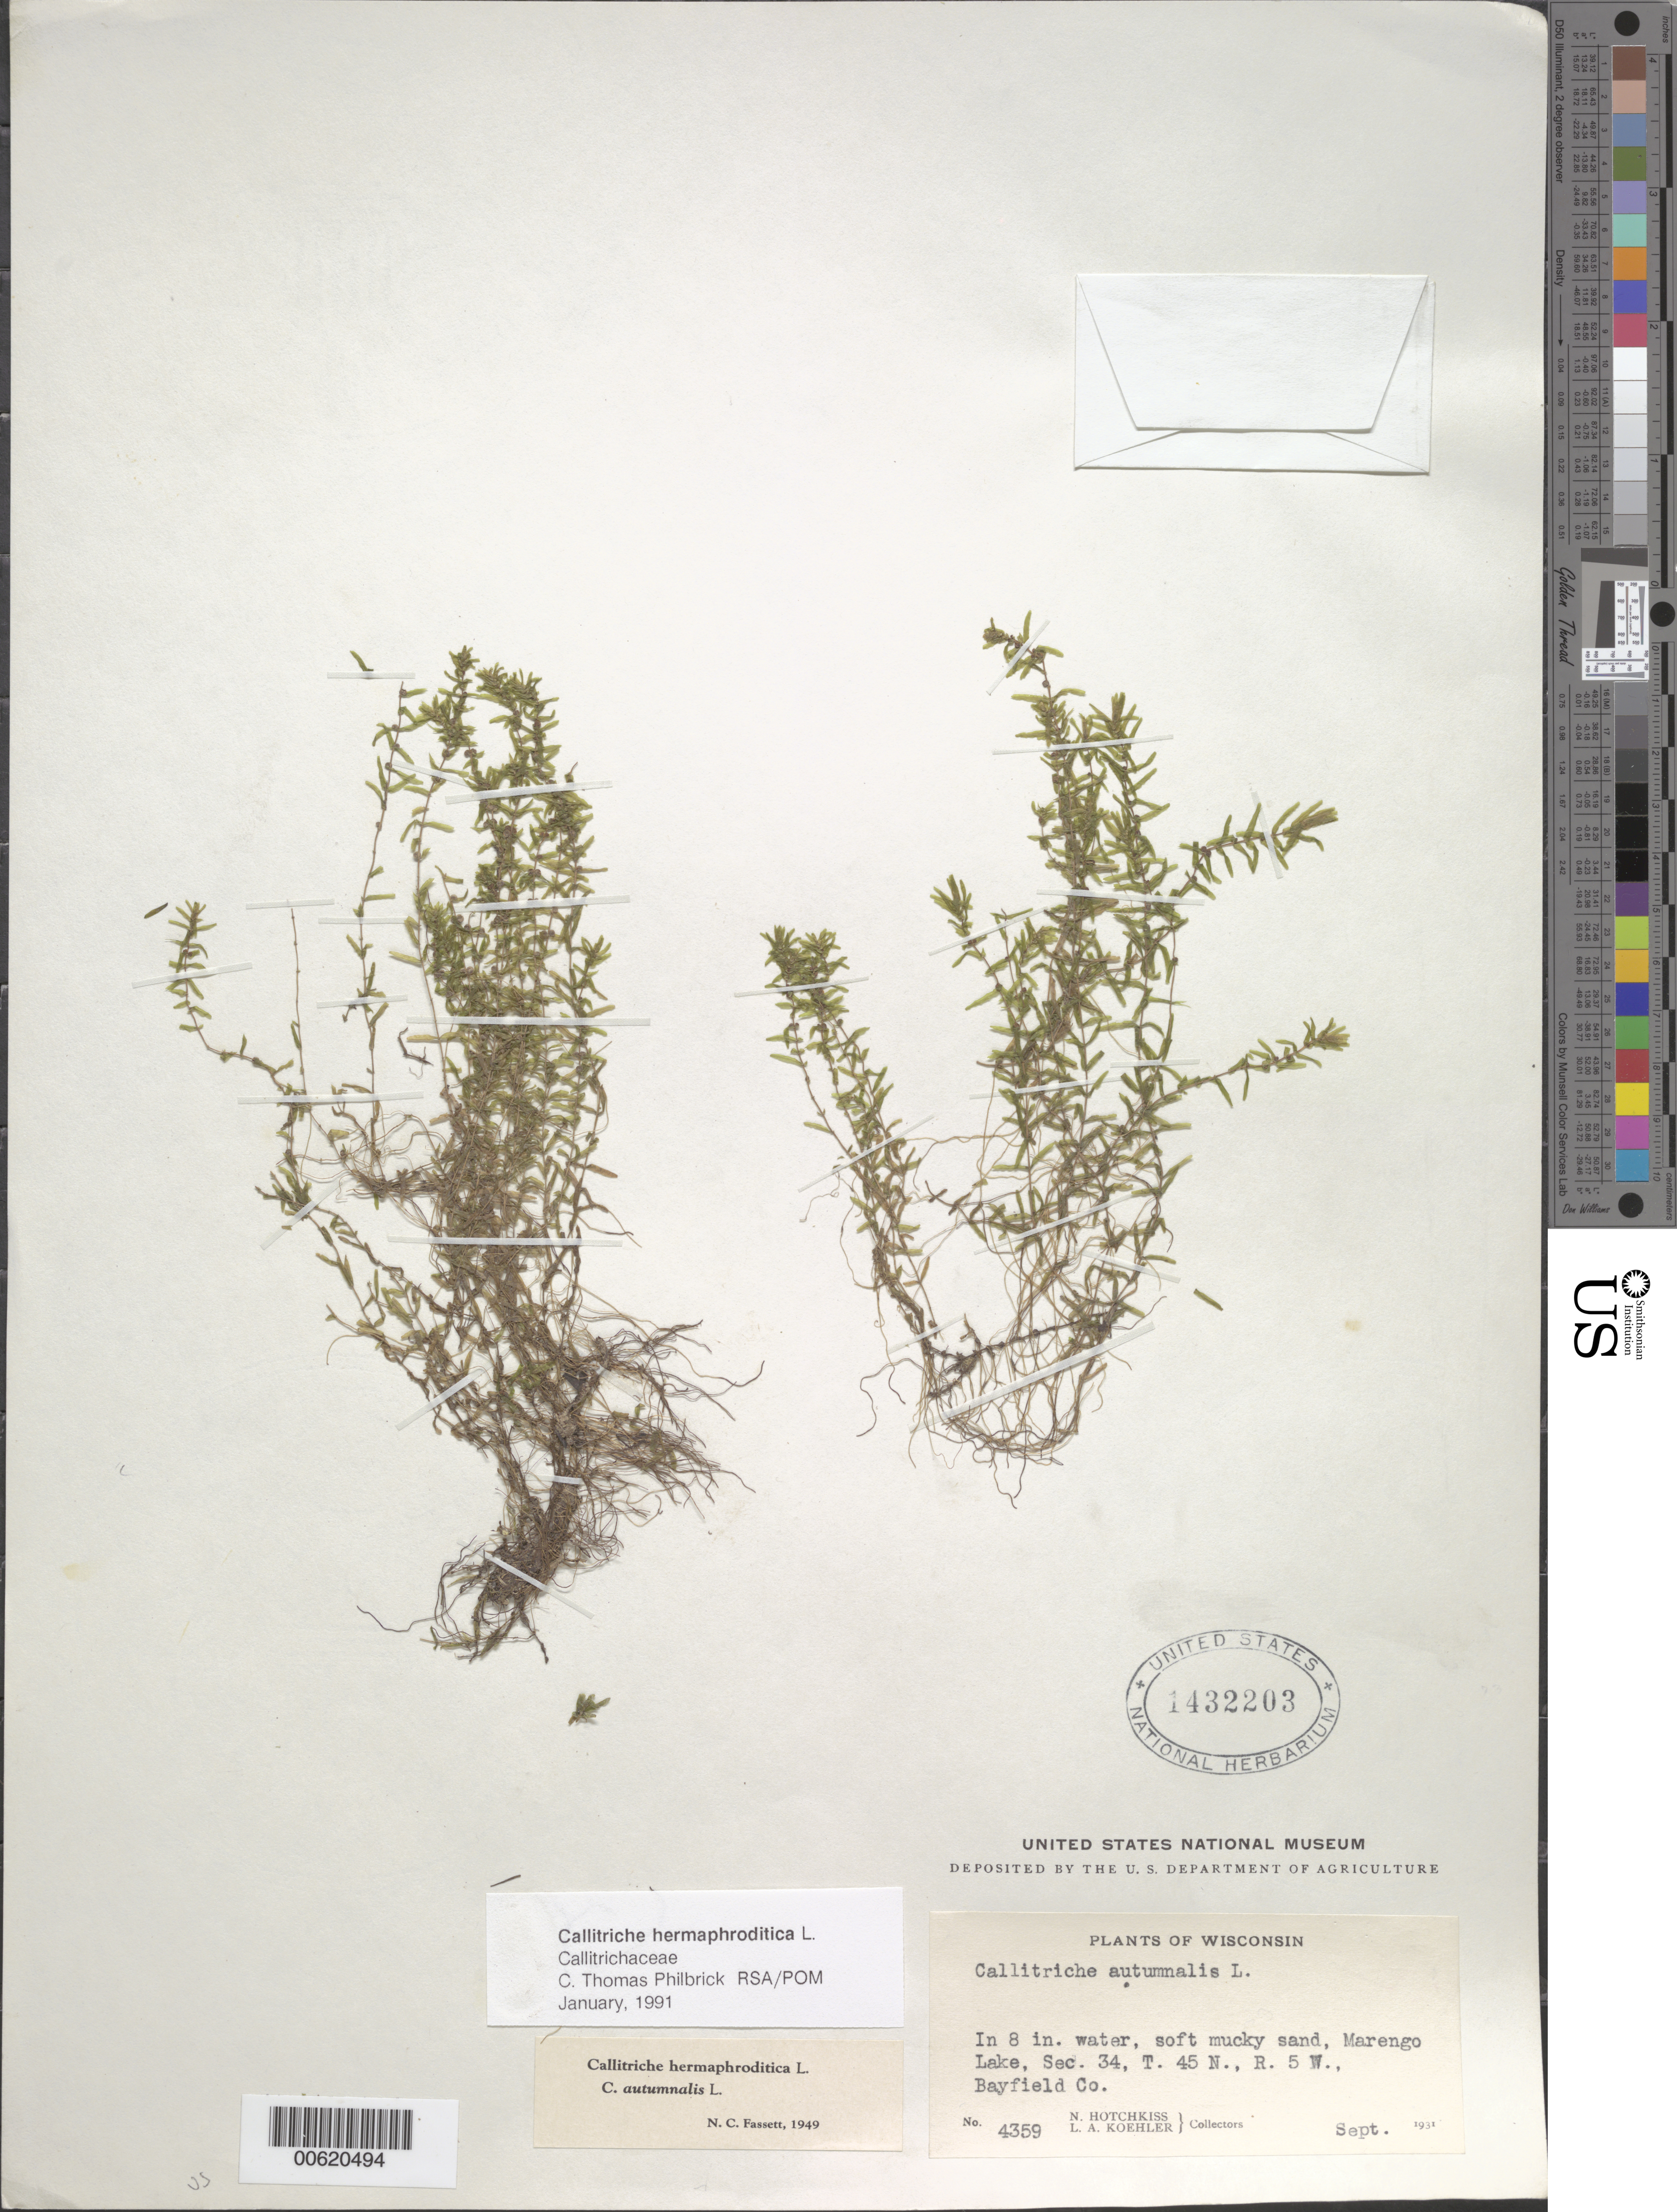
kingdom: Plantae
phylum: Tracheophyta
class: Magnoliopsida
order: Lamiales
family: Plantaginaceae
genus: Callitriche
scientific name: Callitriche hermaphroditica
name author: L.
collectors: N. Hotchkiss & L. Koehler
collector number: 4359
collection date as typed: Sep 1931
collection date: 1931-09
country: United States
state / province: Wisconsin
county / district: Bayfield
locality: Marengo Lake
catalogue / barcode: US 1432203